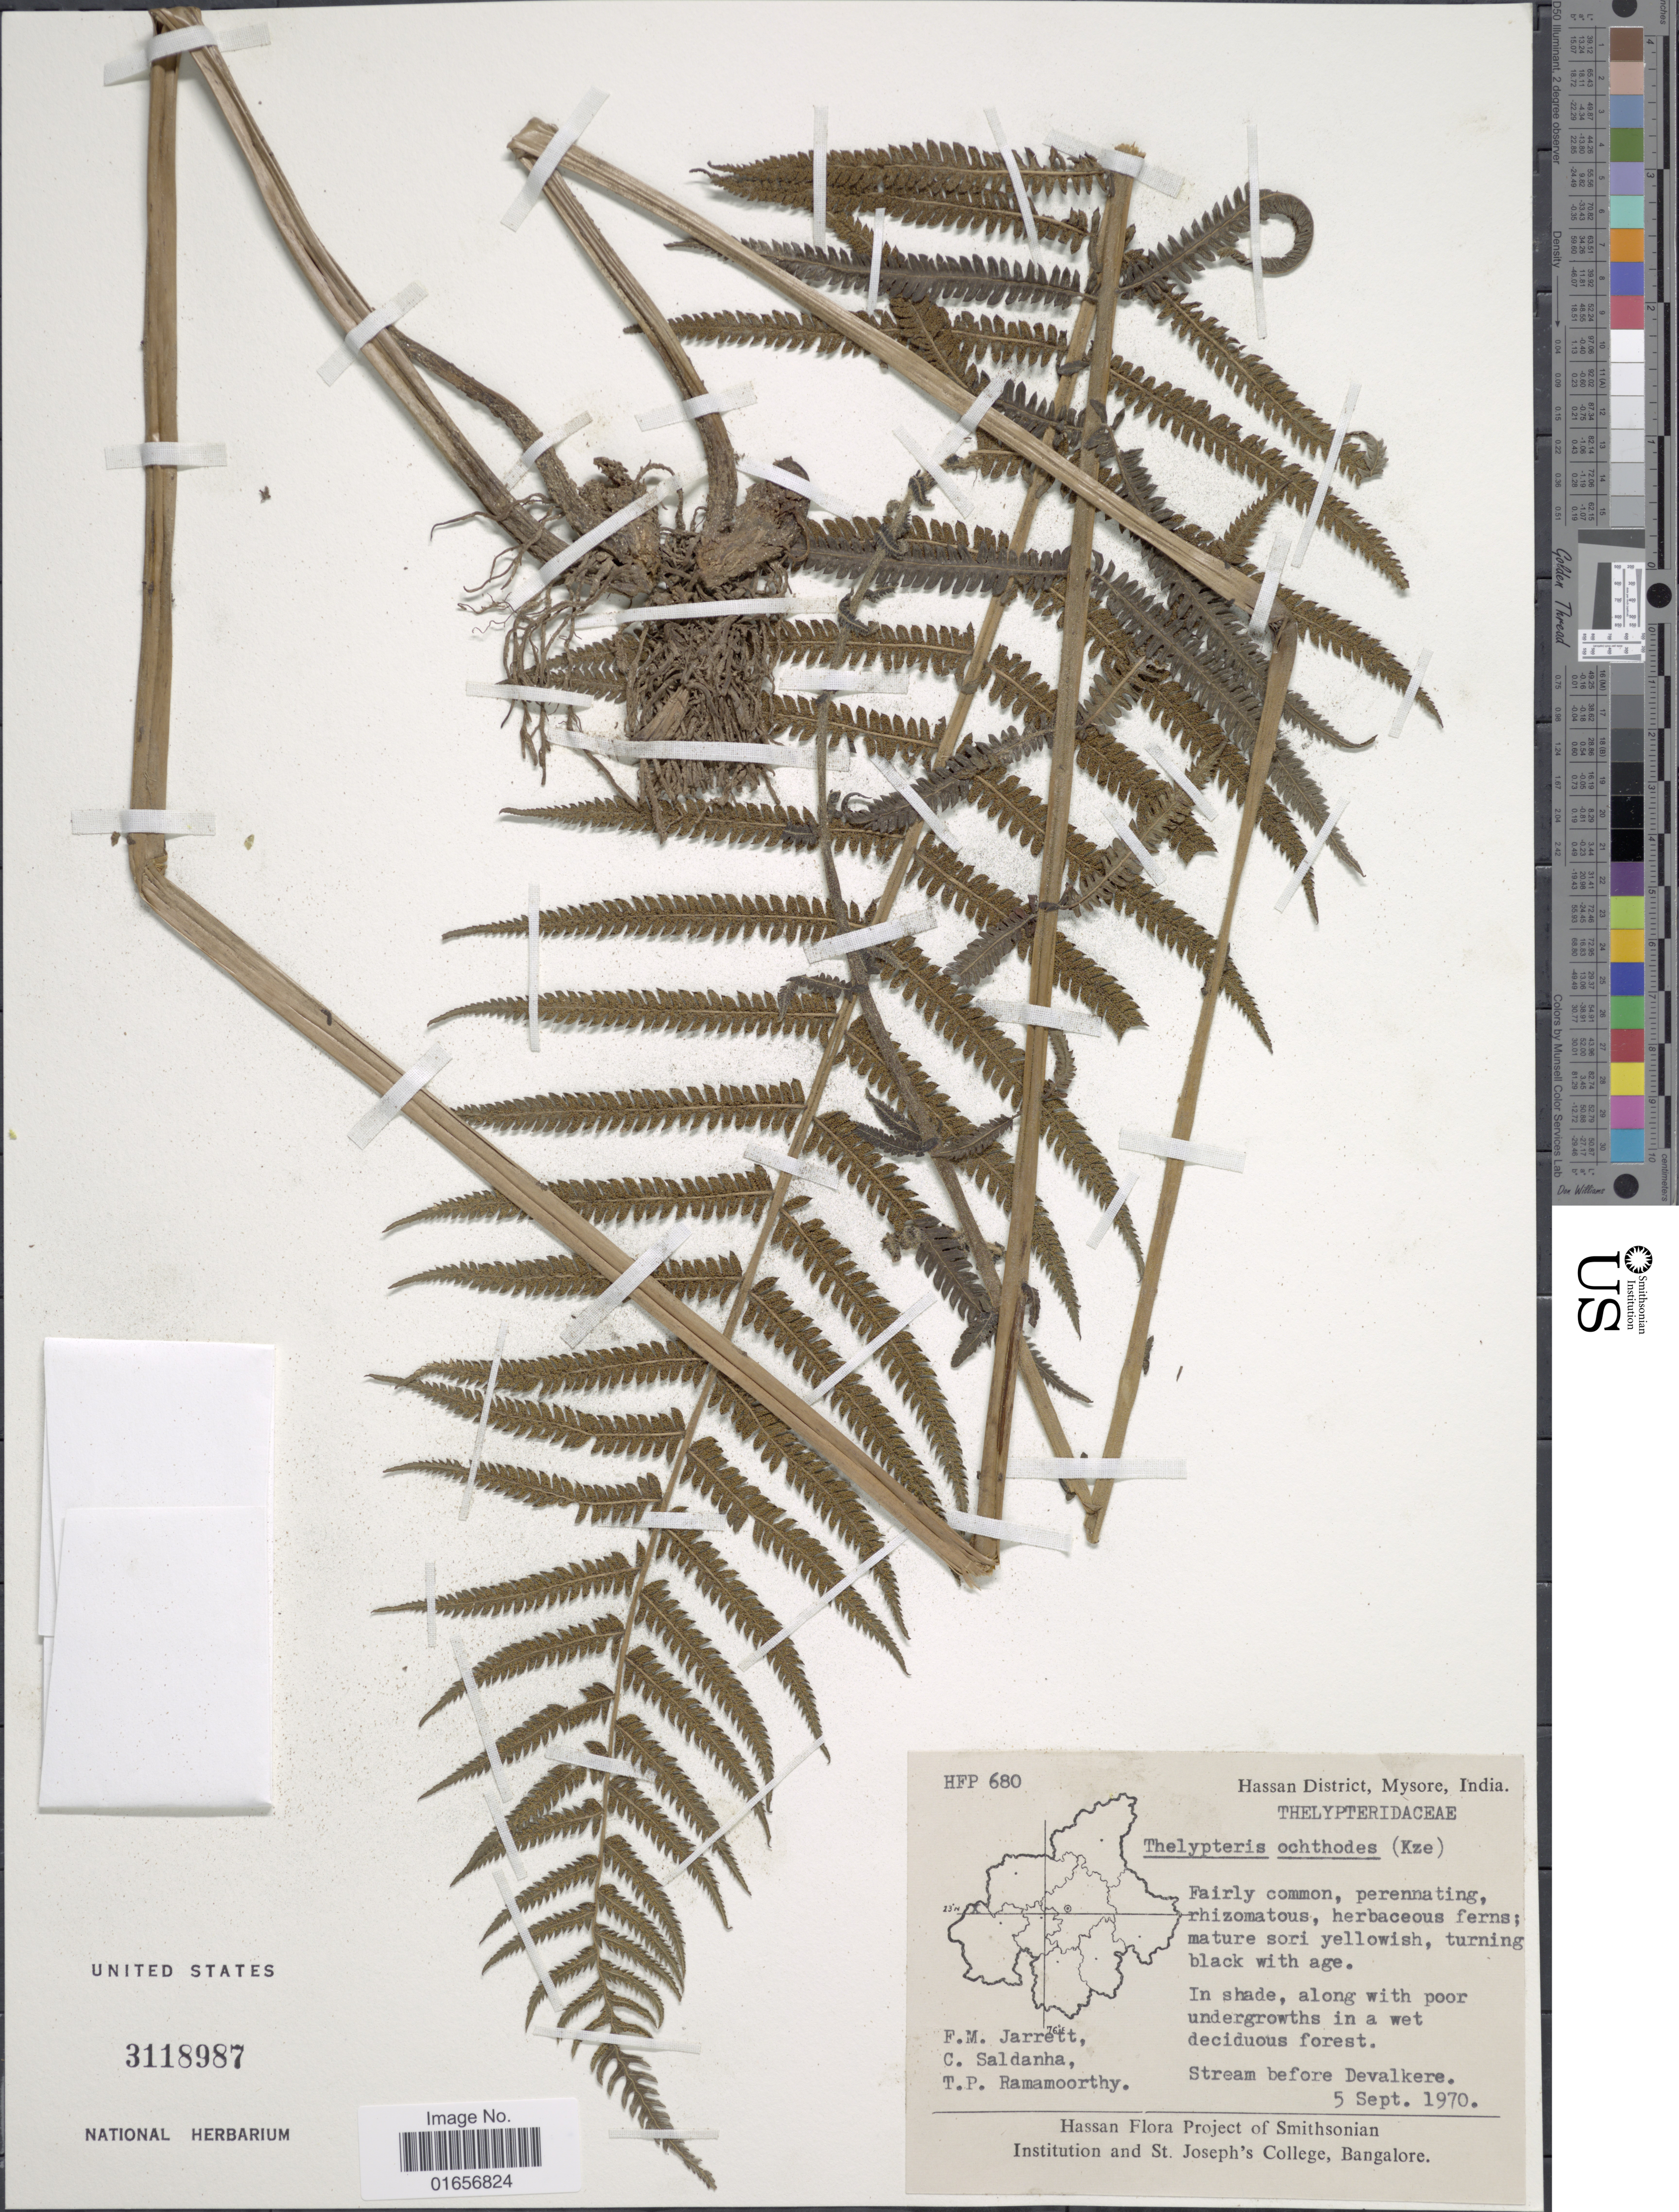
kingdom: Plantae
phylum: Tracheophyta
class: Polypodiopsida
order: Polypodiales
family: Thelypteridaceae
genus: Pseudocyclosorus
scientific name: Pseudocyclosorus ochthodes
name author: (Kunze) Holttum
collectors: F. M. Jarrett, C. Saldanha & T. P. Ramamoorthy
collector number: HFP 680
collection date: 1970-09-05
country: India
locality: Hassan District, Mysore, stream before Devalkere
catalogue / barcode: US 3118987